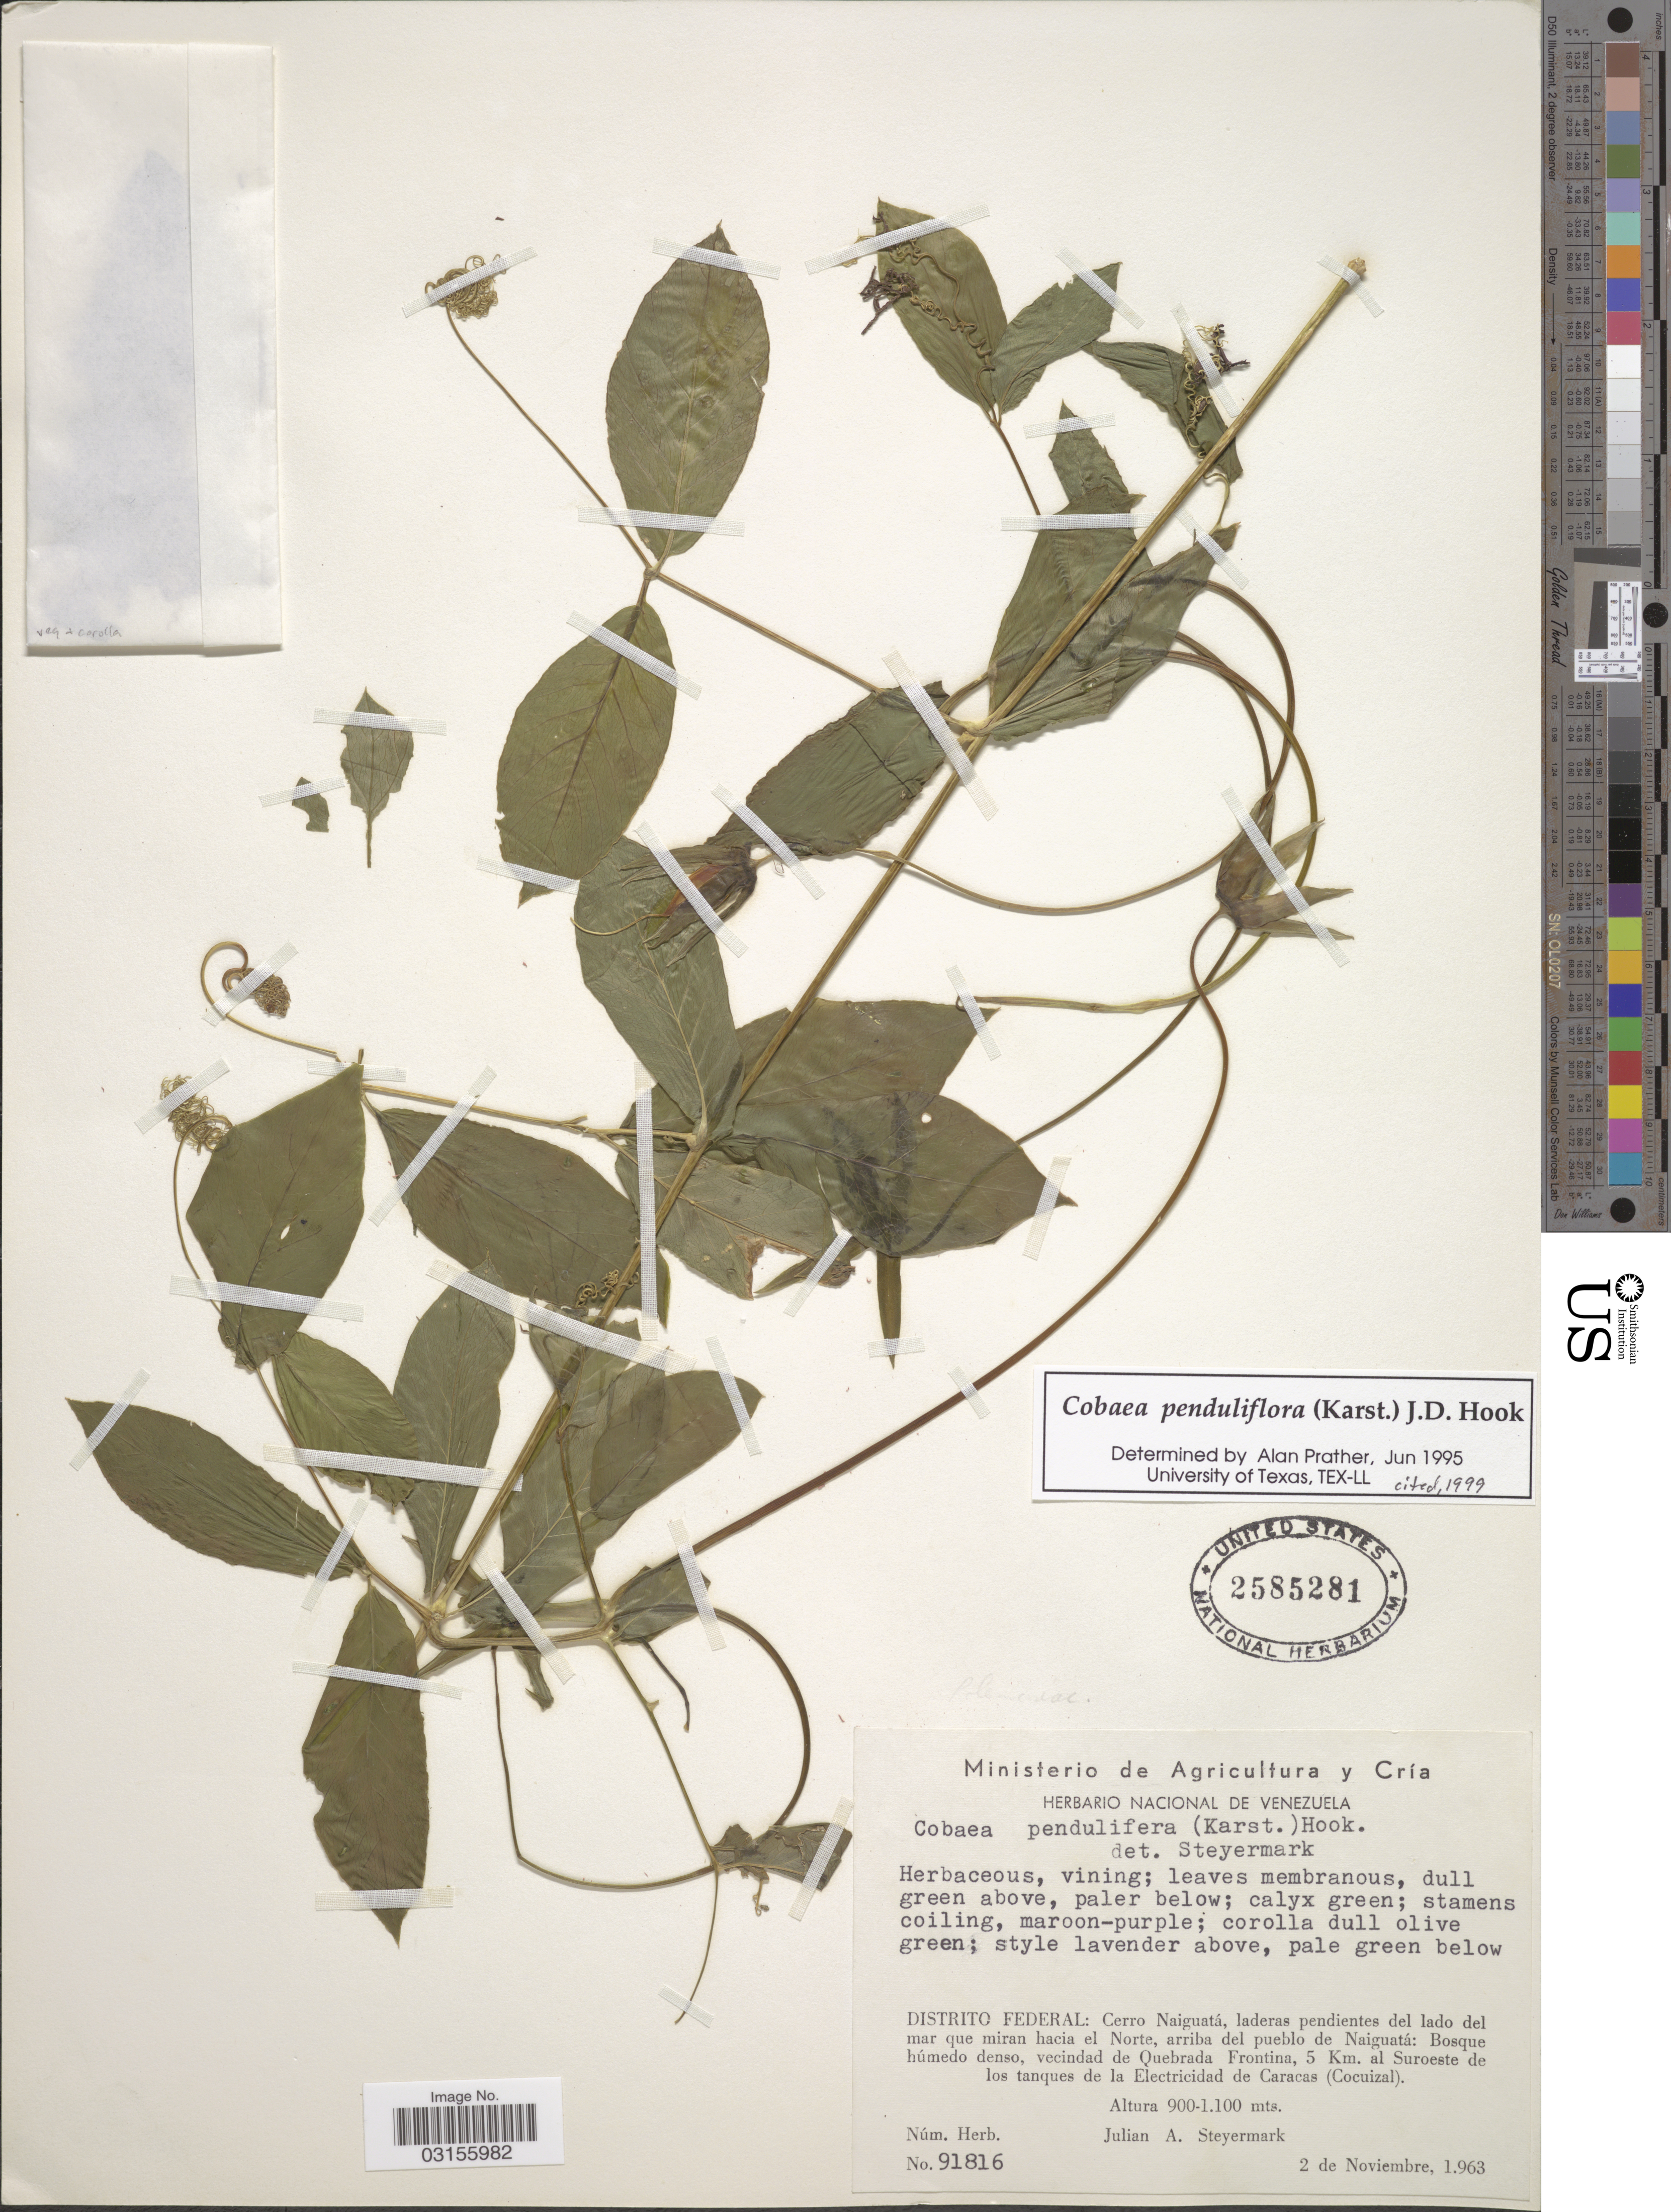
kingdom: Plantae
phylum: Tracheophyta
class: Magnoliopsida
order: Ericales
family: Polemoniaceae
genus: Cobaea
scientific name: Cobaea penduliflora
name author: (H. Karst.) Hook. f.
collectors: J. Steyermark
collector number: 91816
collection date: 1963-11-02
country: Venezuela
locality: Distrito Federal: Cerro Naiguatá, laderas pendientes del lado del mar que miran hacia el Norte, arriba del pueblo de Naiguatá: Bosque húmedo denso, vecindad de Quebrada Frontina, 5 Km. al Suroeste de los tanques de la Electricidad de Caracas (Cocuizal).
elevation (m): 900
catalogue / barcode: US 2585281